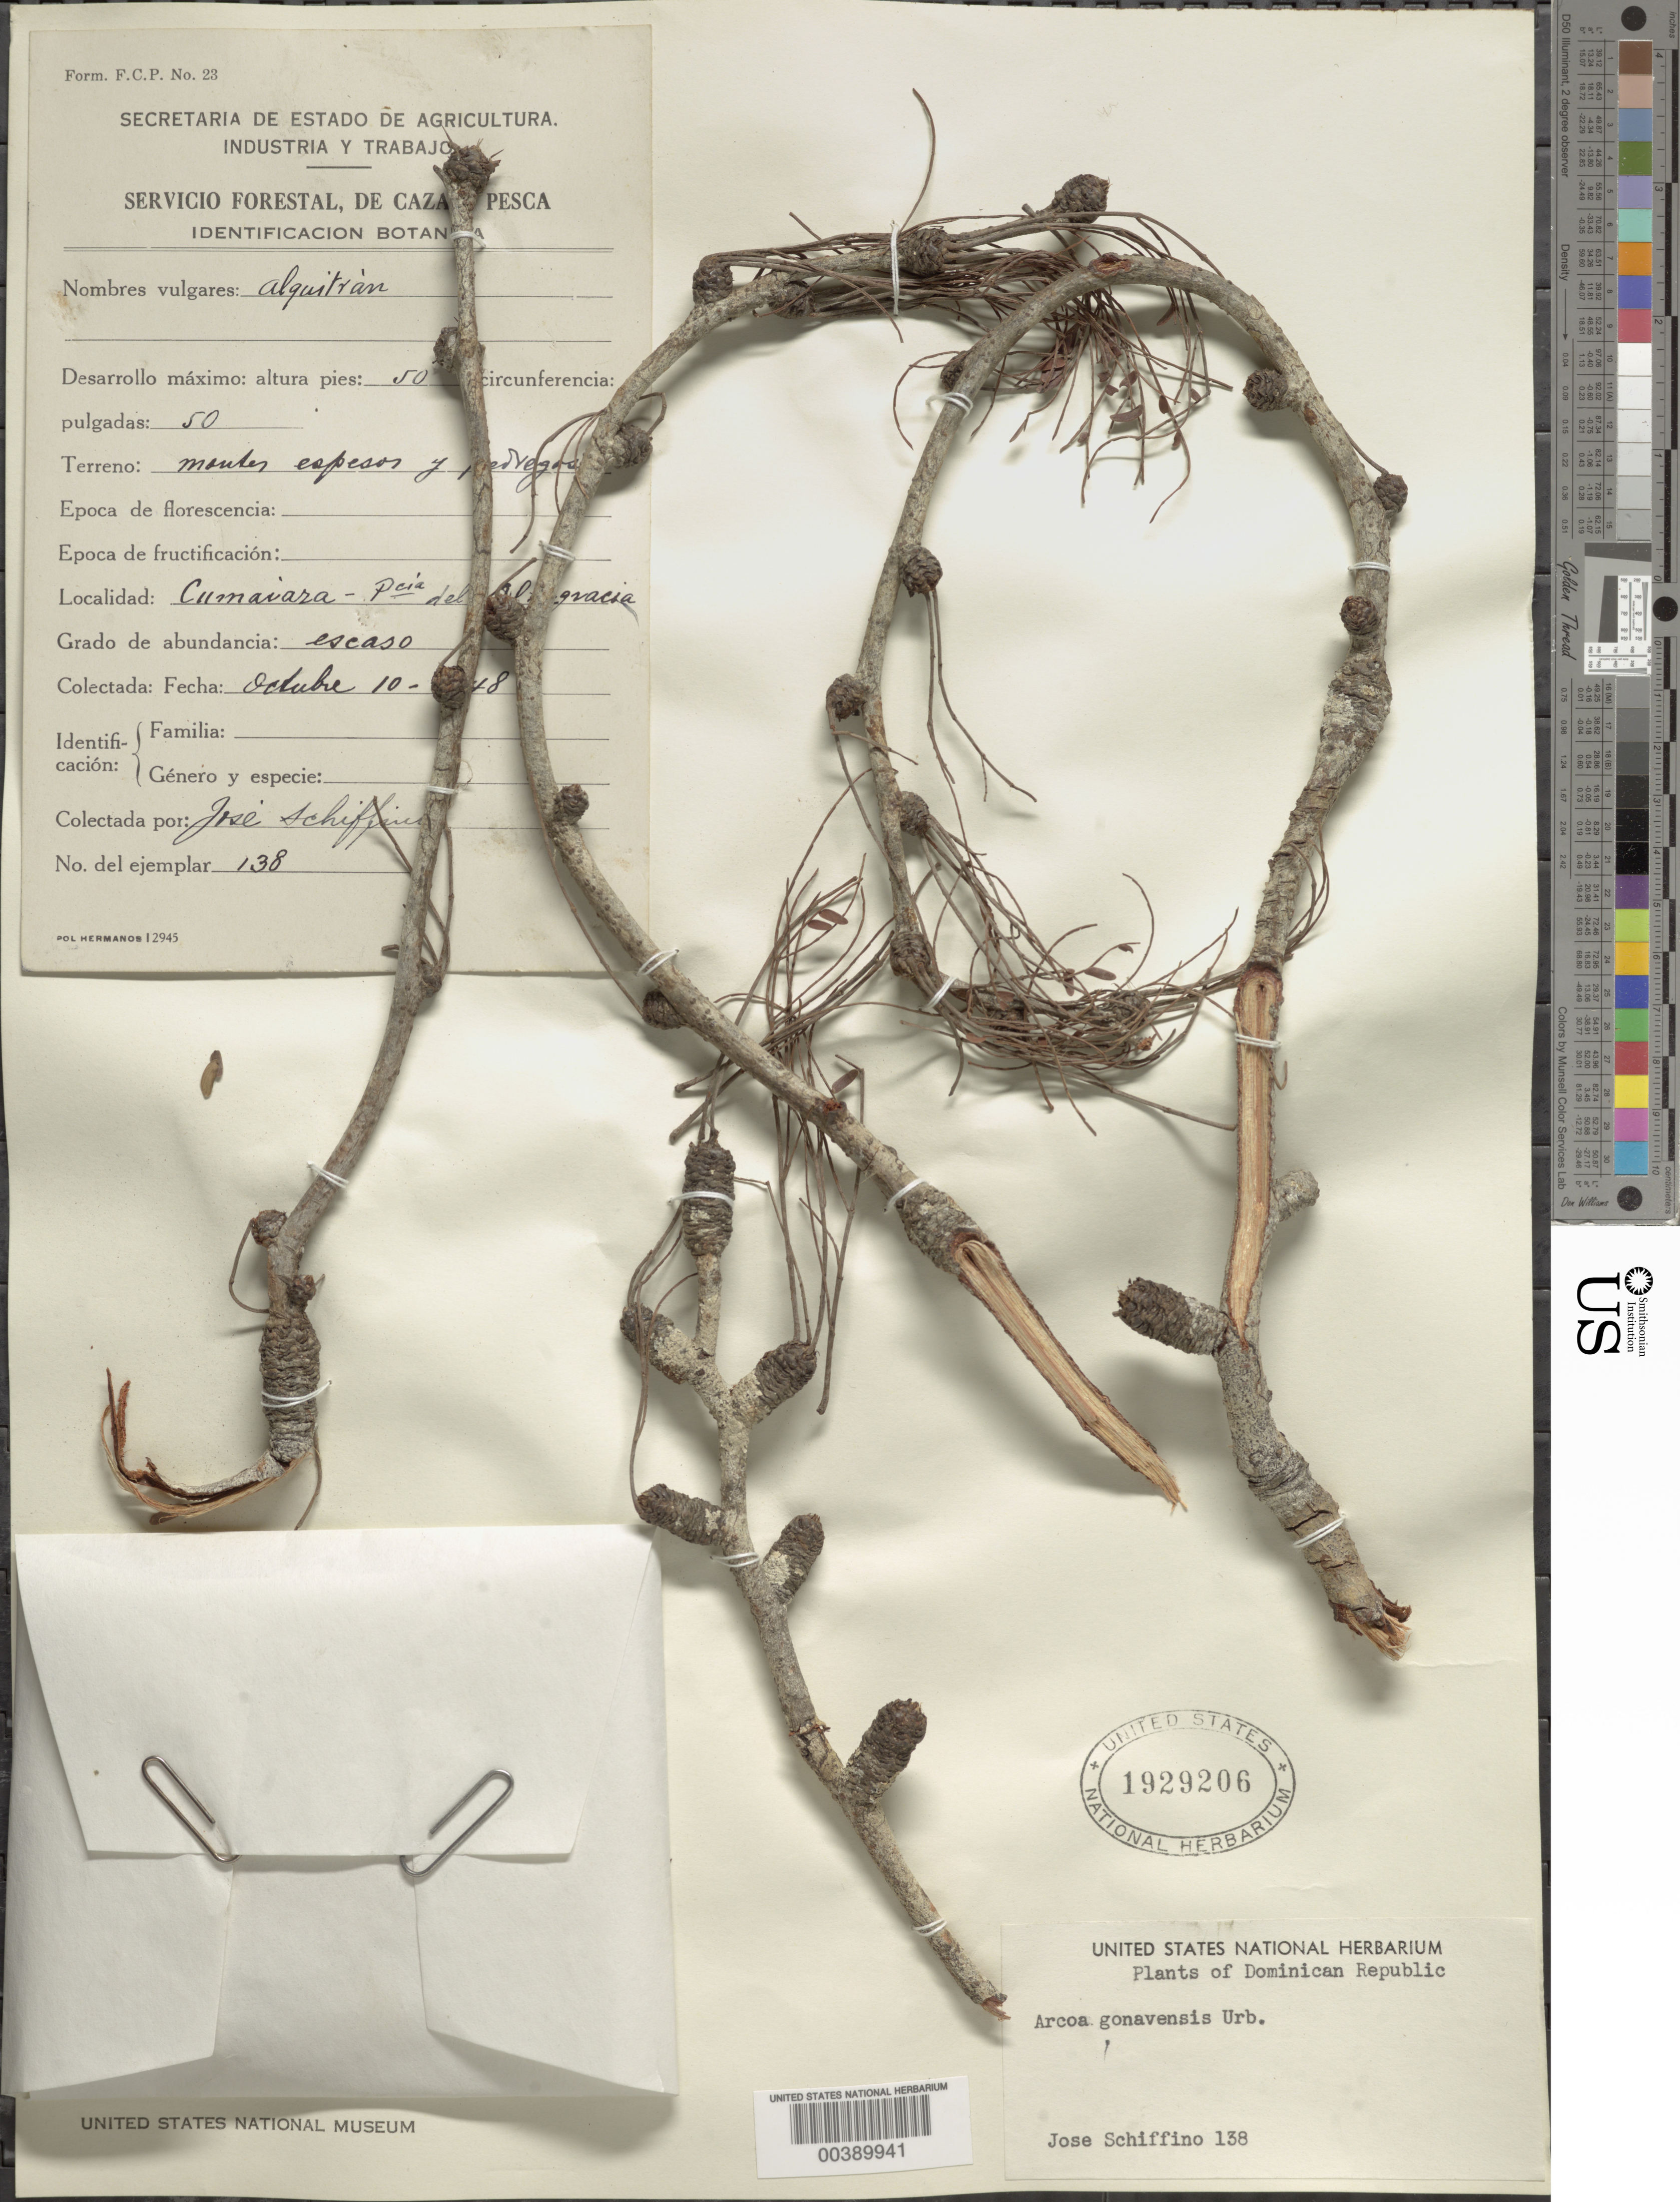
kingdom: Plantae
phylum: Tracheophyta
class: Magnoliopsida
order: Fabales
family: Fabaceae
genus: Arcoa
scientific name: Arcoa gonavensis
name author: Urb.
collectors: J. Schiffino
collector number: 138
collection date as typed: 10 Oct 1948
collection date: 1948-10-10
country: Dominican Republic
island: Hispaniola Island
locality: Cumaiara - peia del altagracia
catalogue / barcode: US 1929206